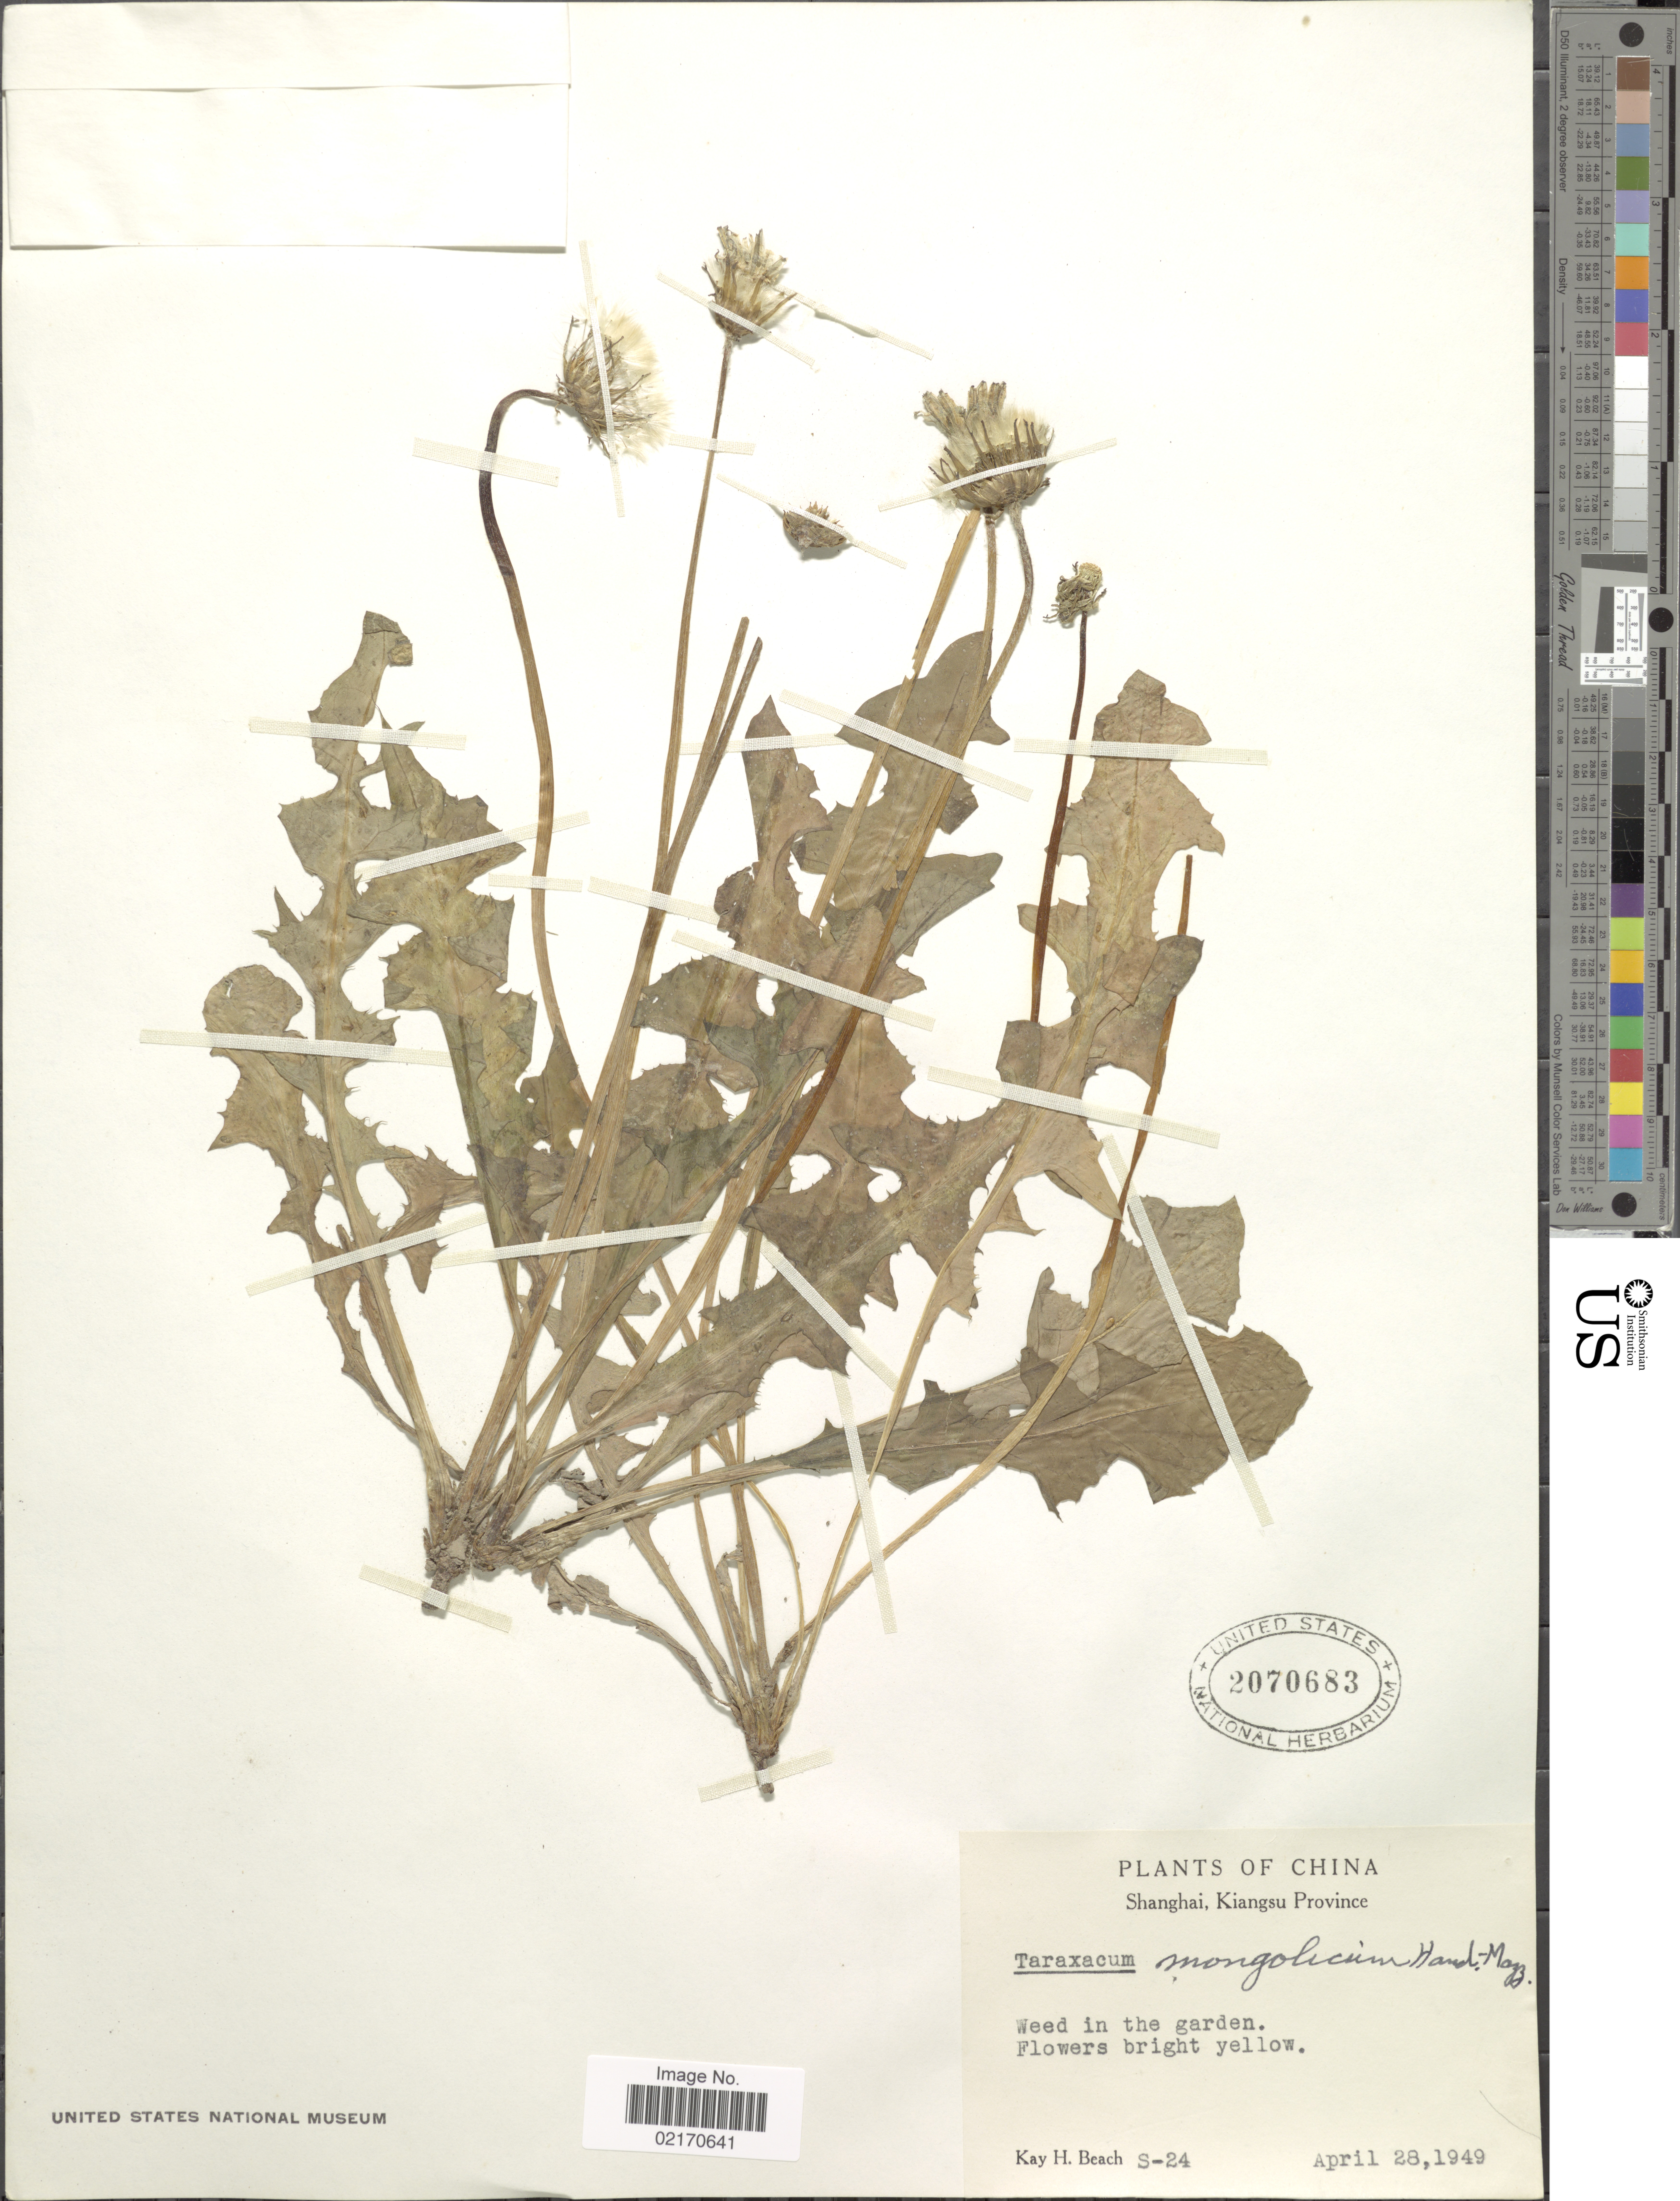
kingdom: Plantae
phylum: Tracheophyta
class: Magnoliopsida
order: Asterales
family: Asteraceae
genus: Taraxacum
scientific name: Taraxacum mongolicum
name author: Hand.-Mazz.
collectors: K. H. Beach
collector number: S-24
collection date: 1949-04-28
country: China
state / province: Jiangsu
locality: Kiangsu, Shanghai, weed in garden.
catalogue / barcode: US 2070683